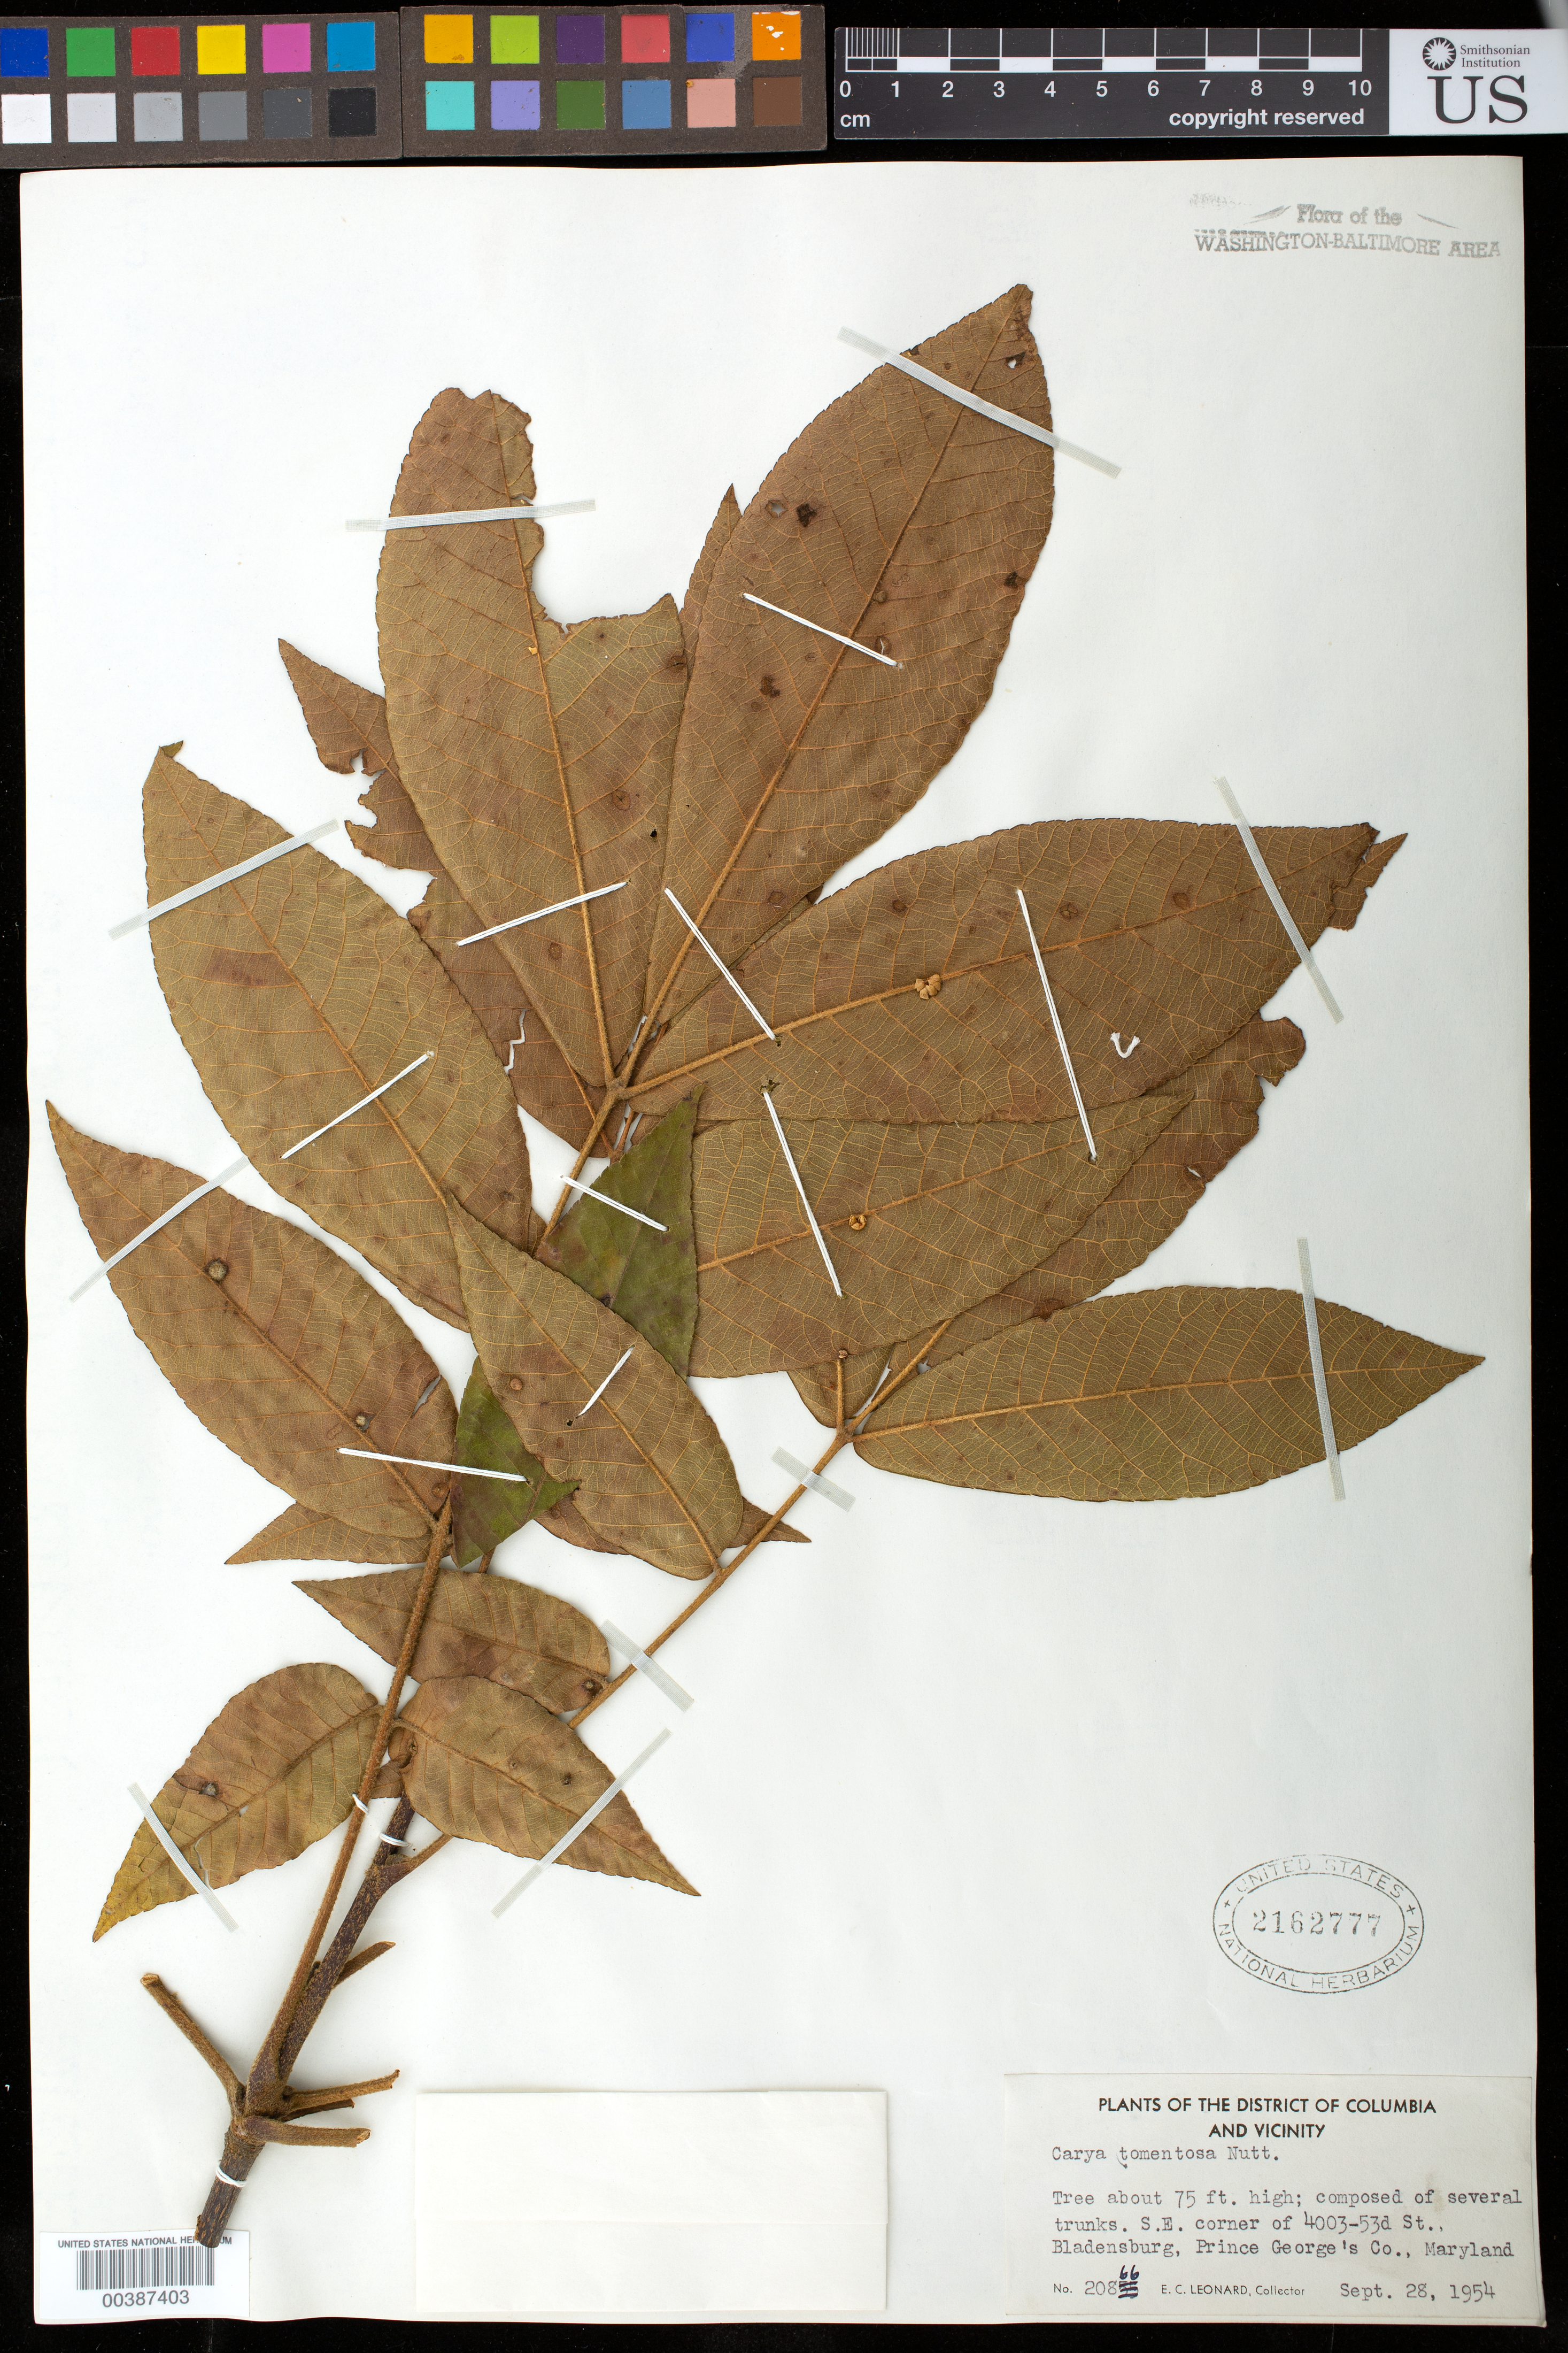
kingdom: Plantae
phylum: Tracheophyta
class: Magnoliopsida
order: Fagales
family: Juglandaceae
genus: Carya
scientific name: Carya tomentosa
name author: (Lam.) Nutt.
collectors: E. C. Leonard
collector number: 20866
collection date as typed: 28 Sep 1954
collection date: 1954-09-28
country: United States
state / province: Maryland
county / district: Prince George's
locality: Bladensburg, 53rd St.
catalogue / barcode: US 2162777